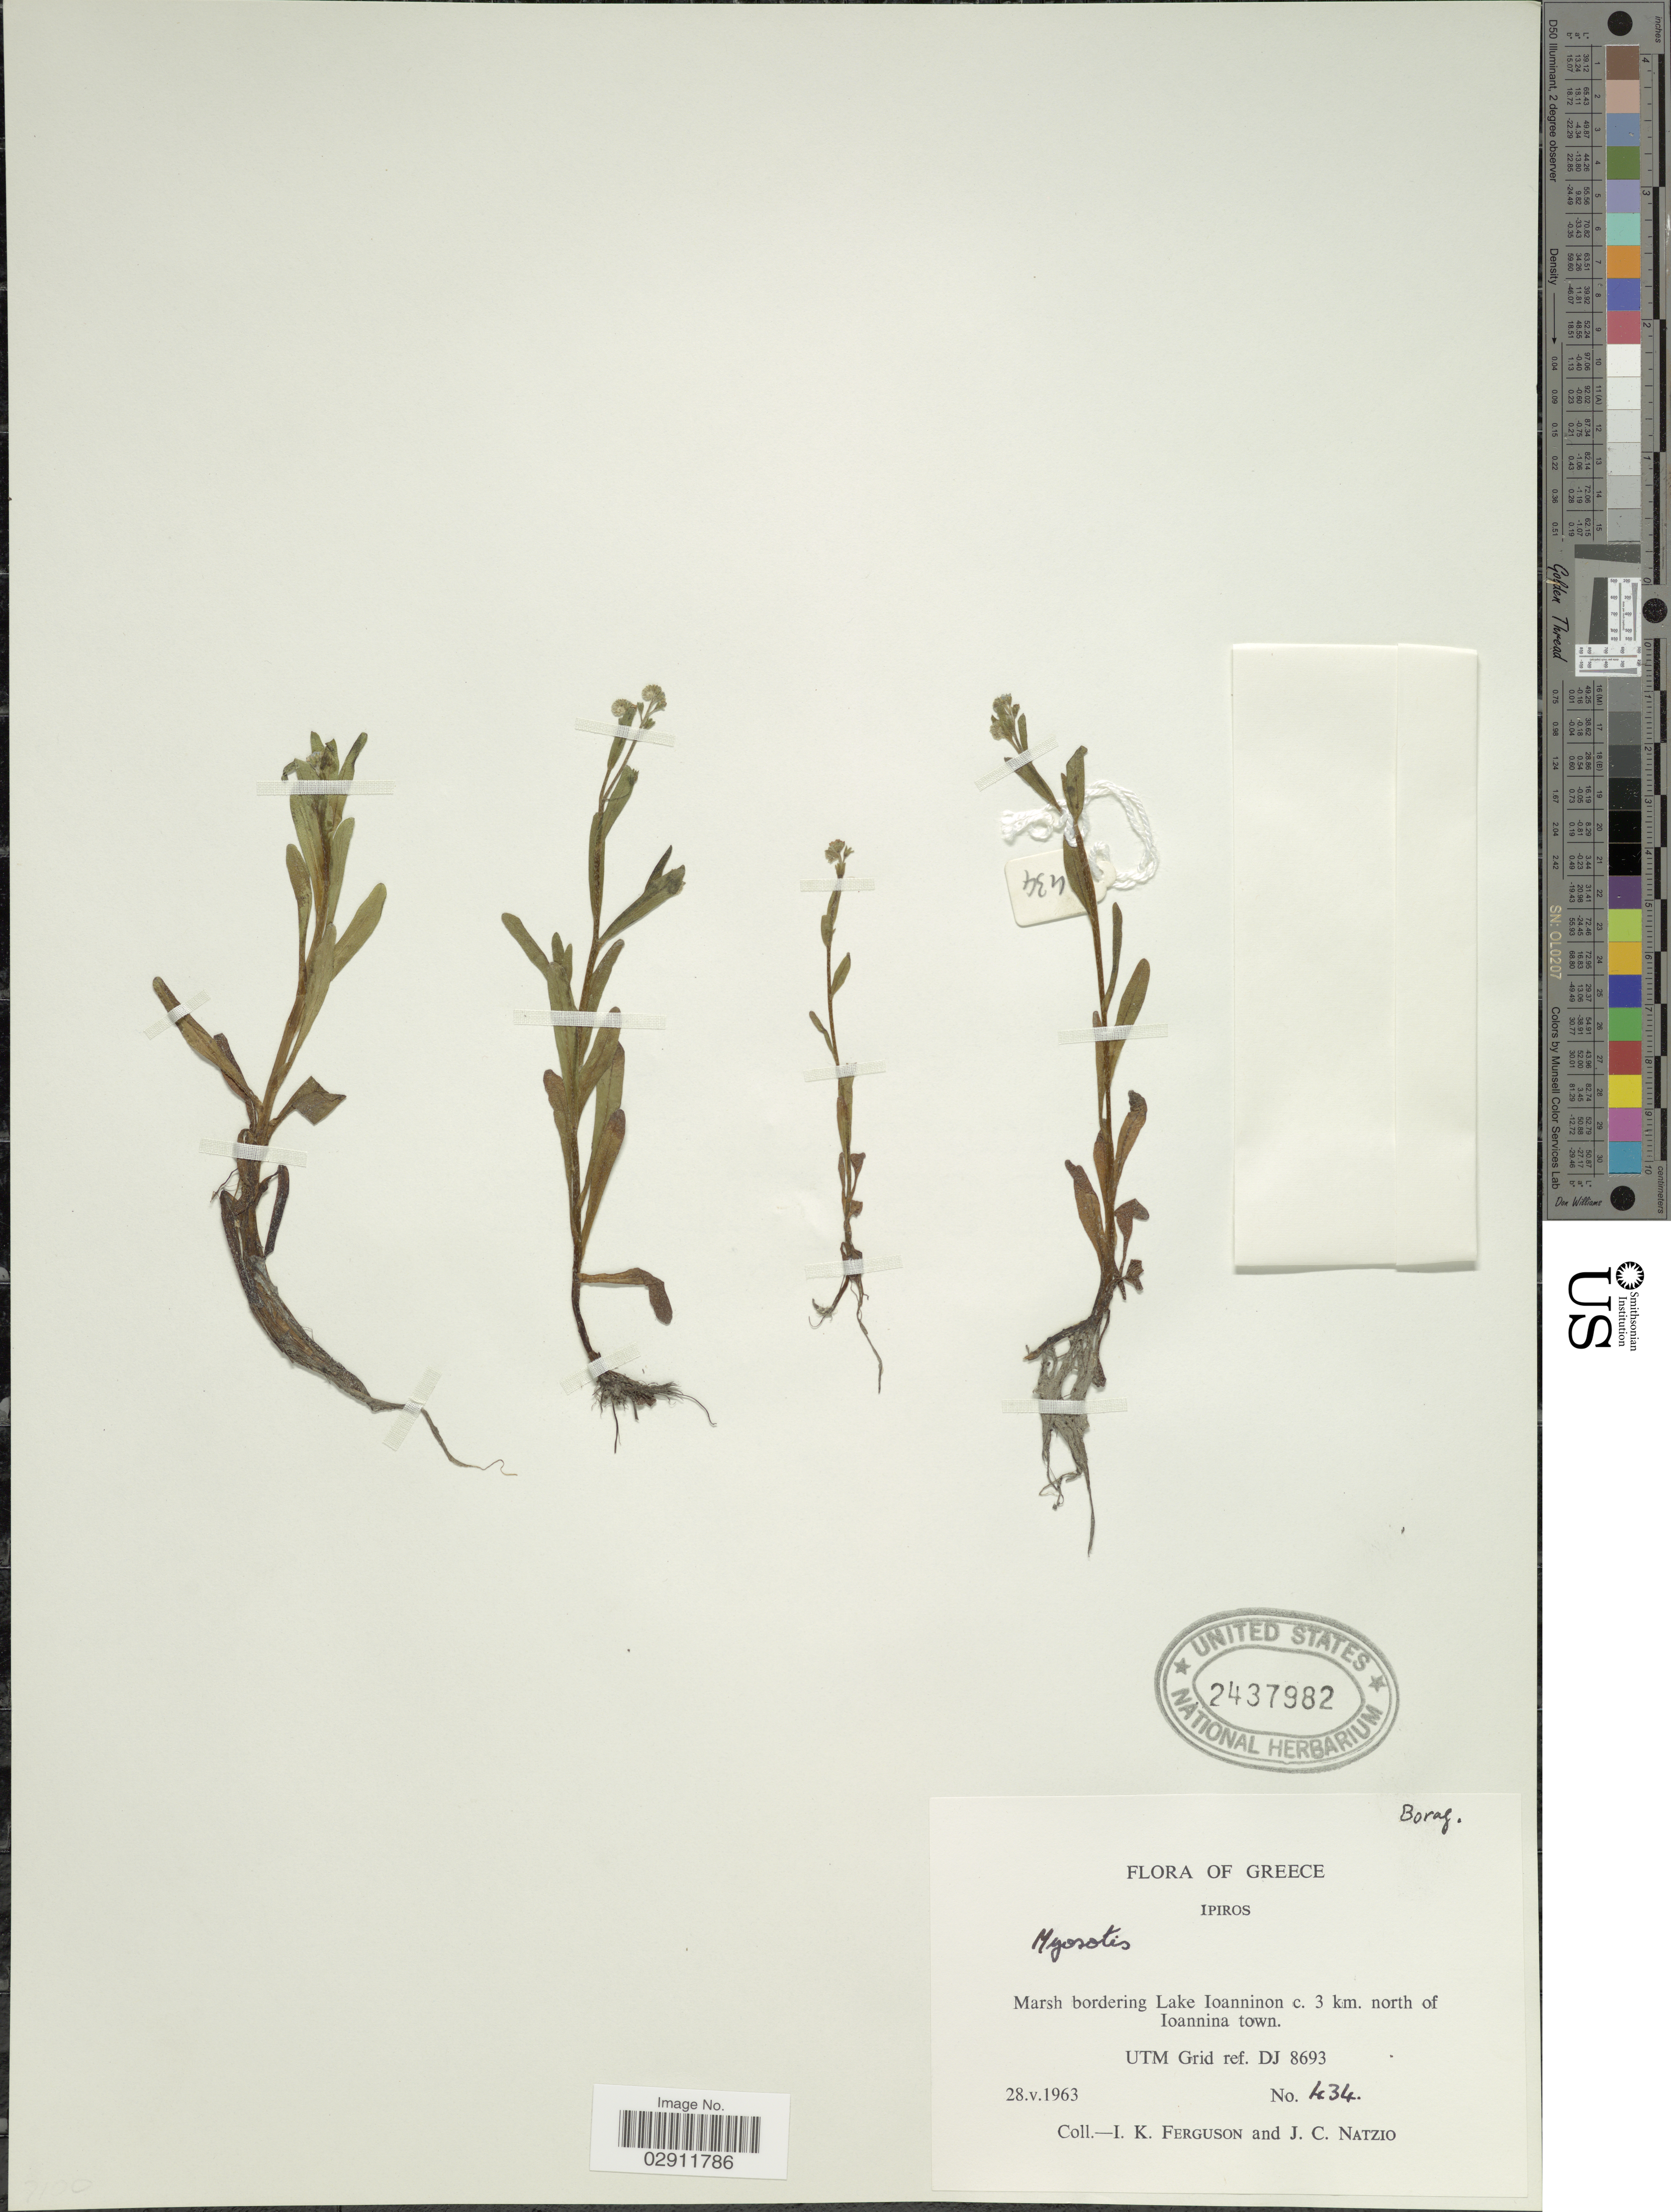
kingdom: Plantae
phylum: Tracheophyta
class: Magnoliopsida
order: Boraginales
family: Boraginaceae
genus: Myosotis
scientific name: Myosotis sp.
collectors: I. K. Ferguson & J. Natzio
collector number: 434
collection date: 1963-05-28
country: Greece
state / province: Epirua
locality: Ipiros. Marsh bordering Lake Ioanninon c. 3 km. north of Ioannina town. UTM Grid ref. DJ 8693.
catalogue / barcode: US 2437982